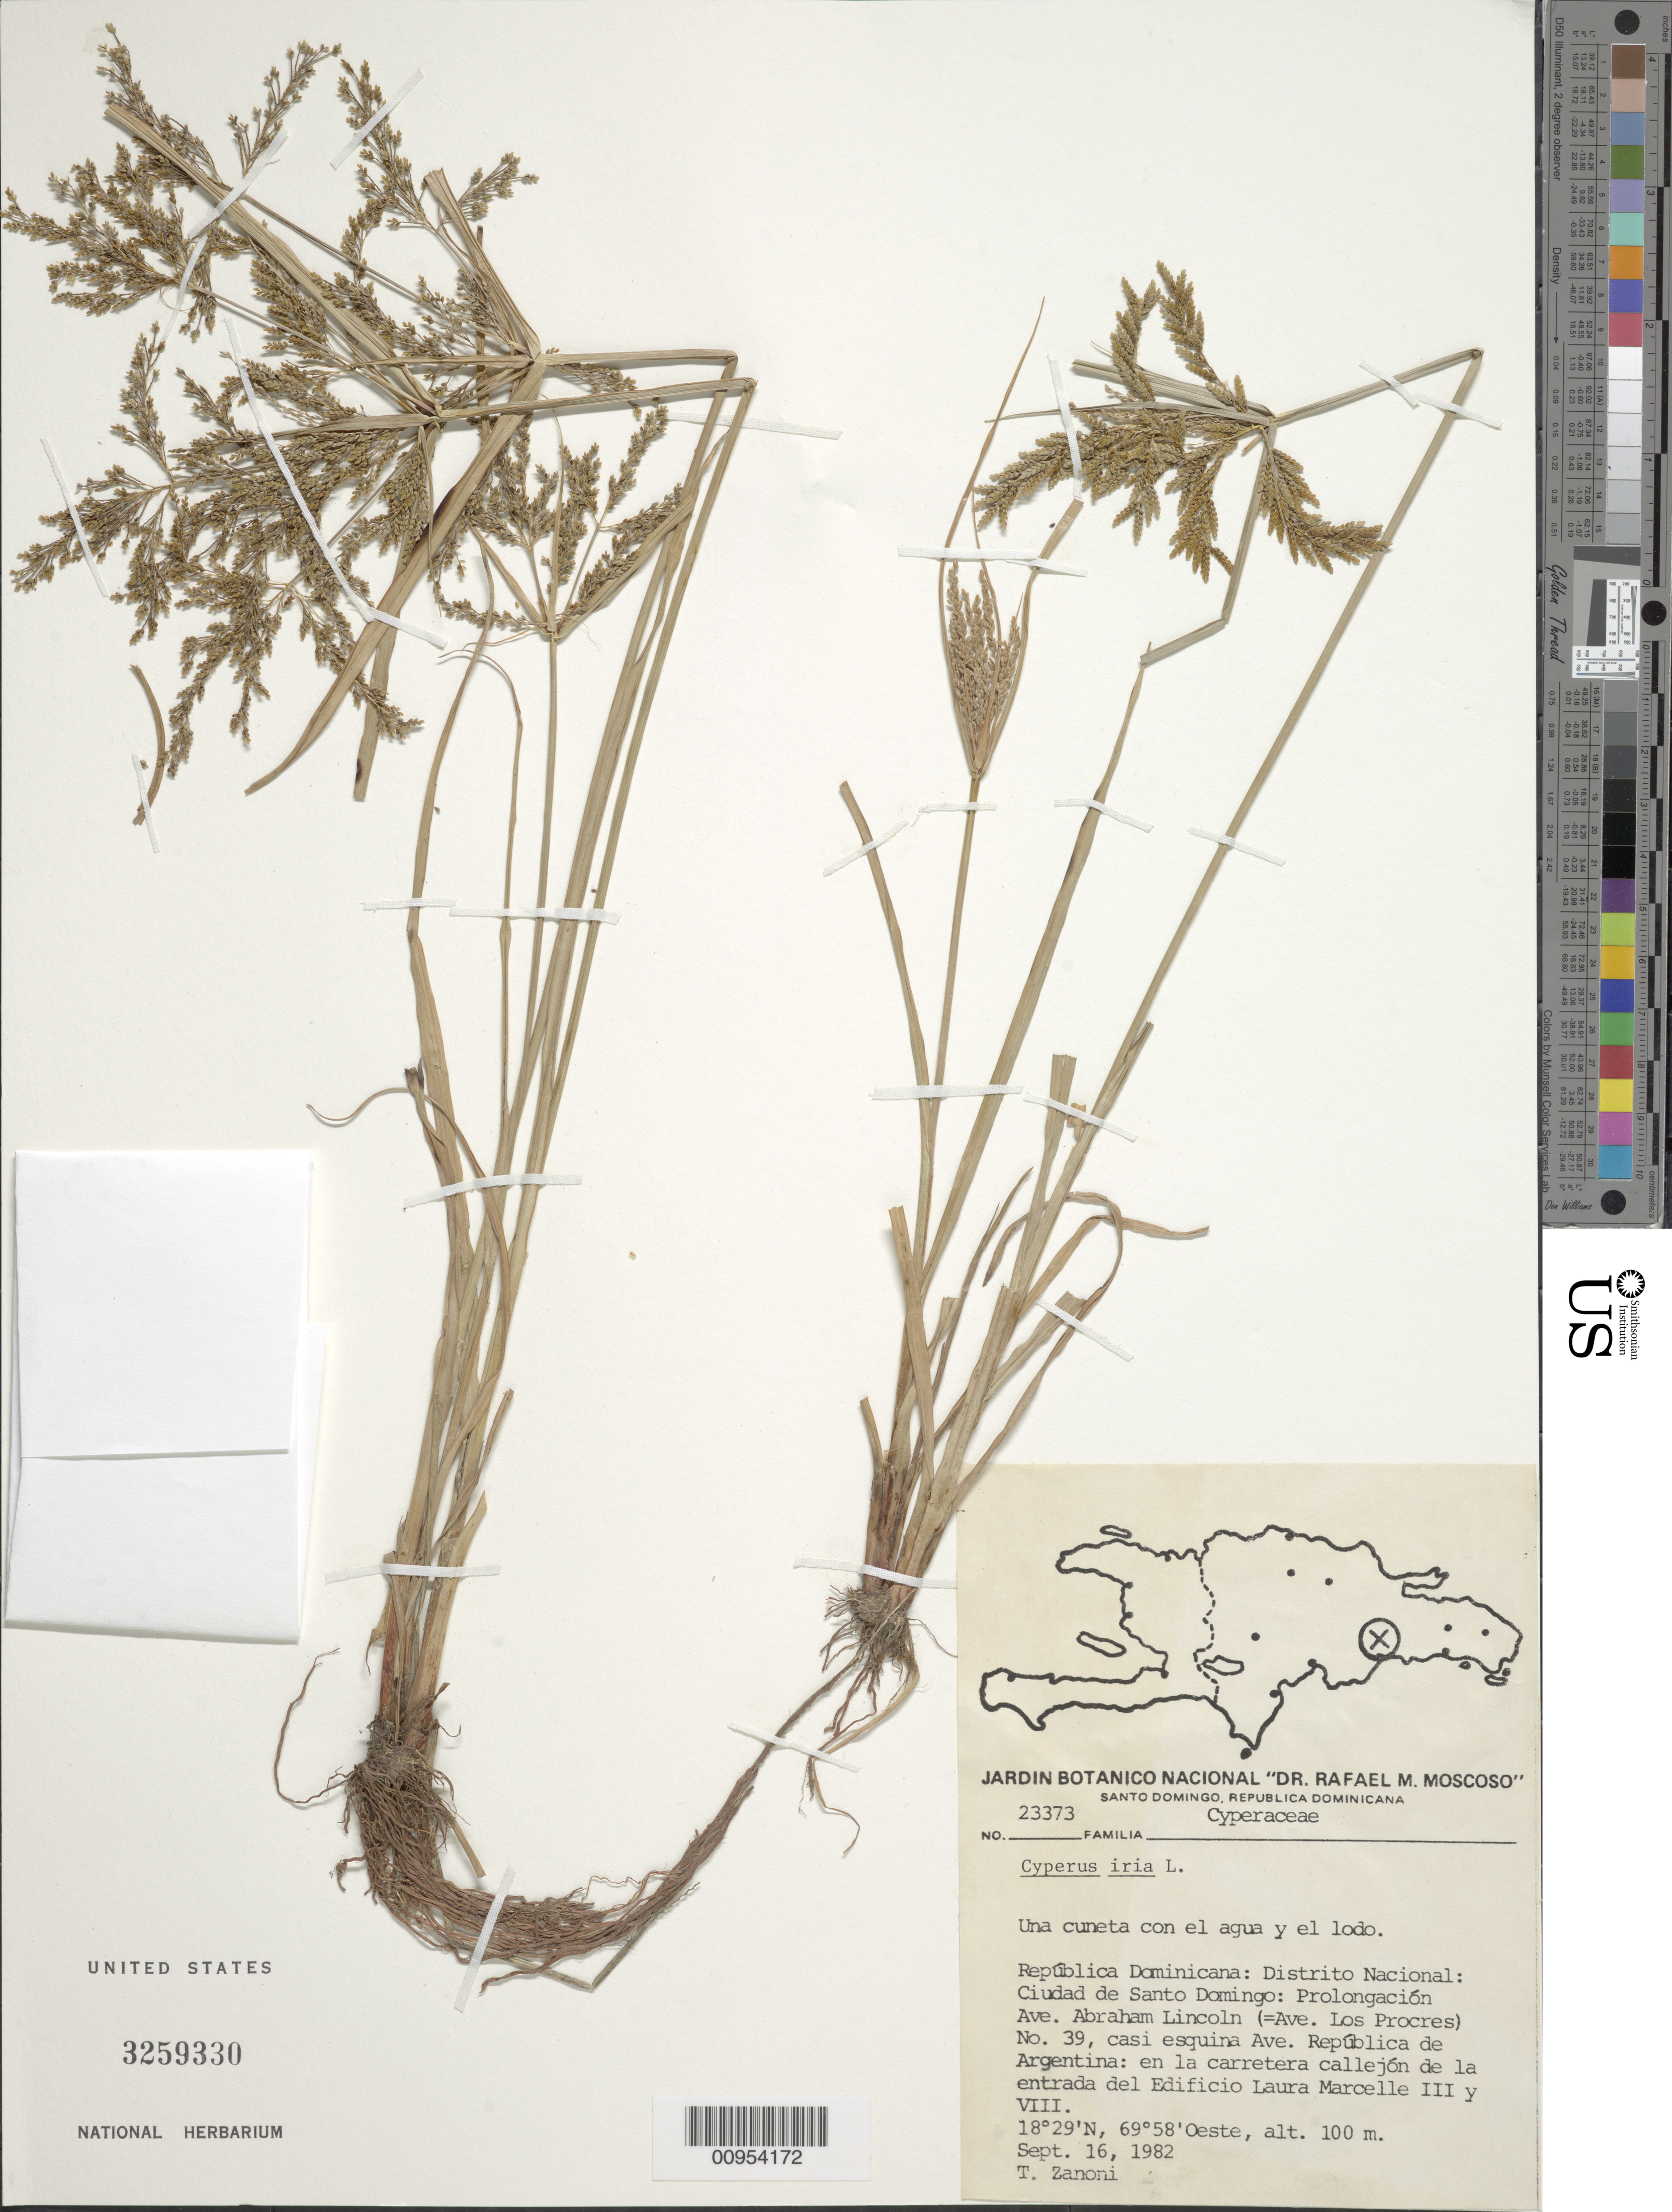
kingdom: Plantae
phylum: Tracheophyta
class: Liliopsida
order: Poales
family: Cyperaceae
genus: Cyperus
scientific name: Cyperus iria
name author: L.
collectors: T. A. Zanoni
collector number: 23373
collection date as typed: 16 Sep 1982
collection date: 1982-09-16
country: Dominican Republic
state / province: Distrito Nacional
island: Hispaniola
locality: Ciudad de Santo Domingo, Prolongación Ave. Abraham Lincoln (= Ave. Los Procres), No. 39, casi esquina Ave. República de Argentina, en la carretera callejón de la entrada del Edificio Laura Marcelle 111 y V111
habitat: Una cuneta con el agua y el lodo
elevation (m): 100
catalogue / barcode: US 3259330